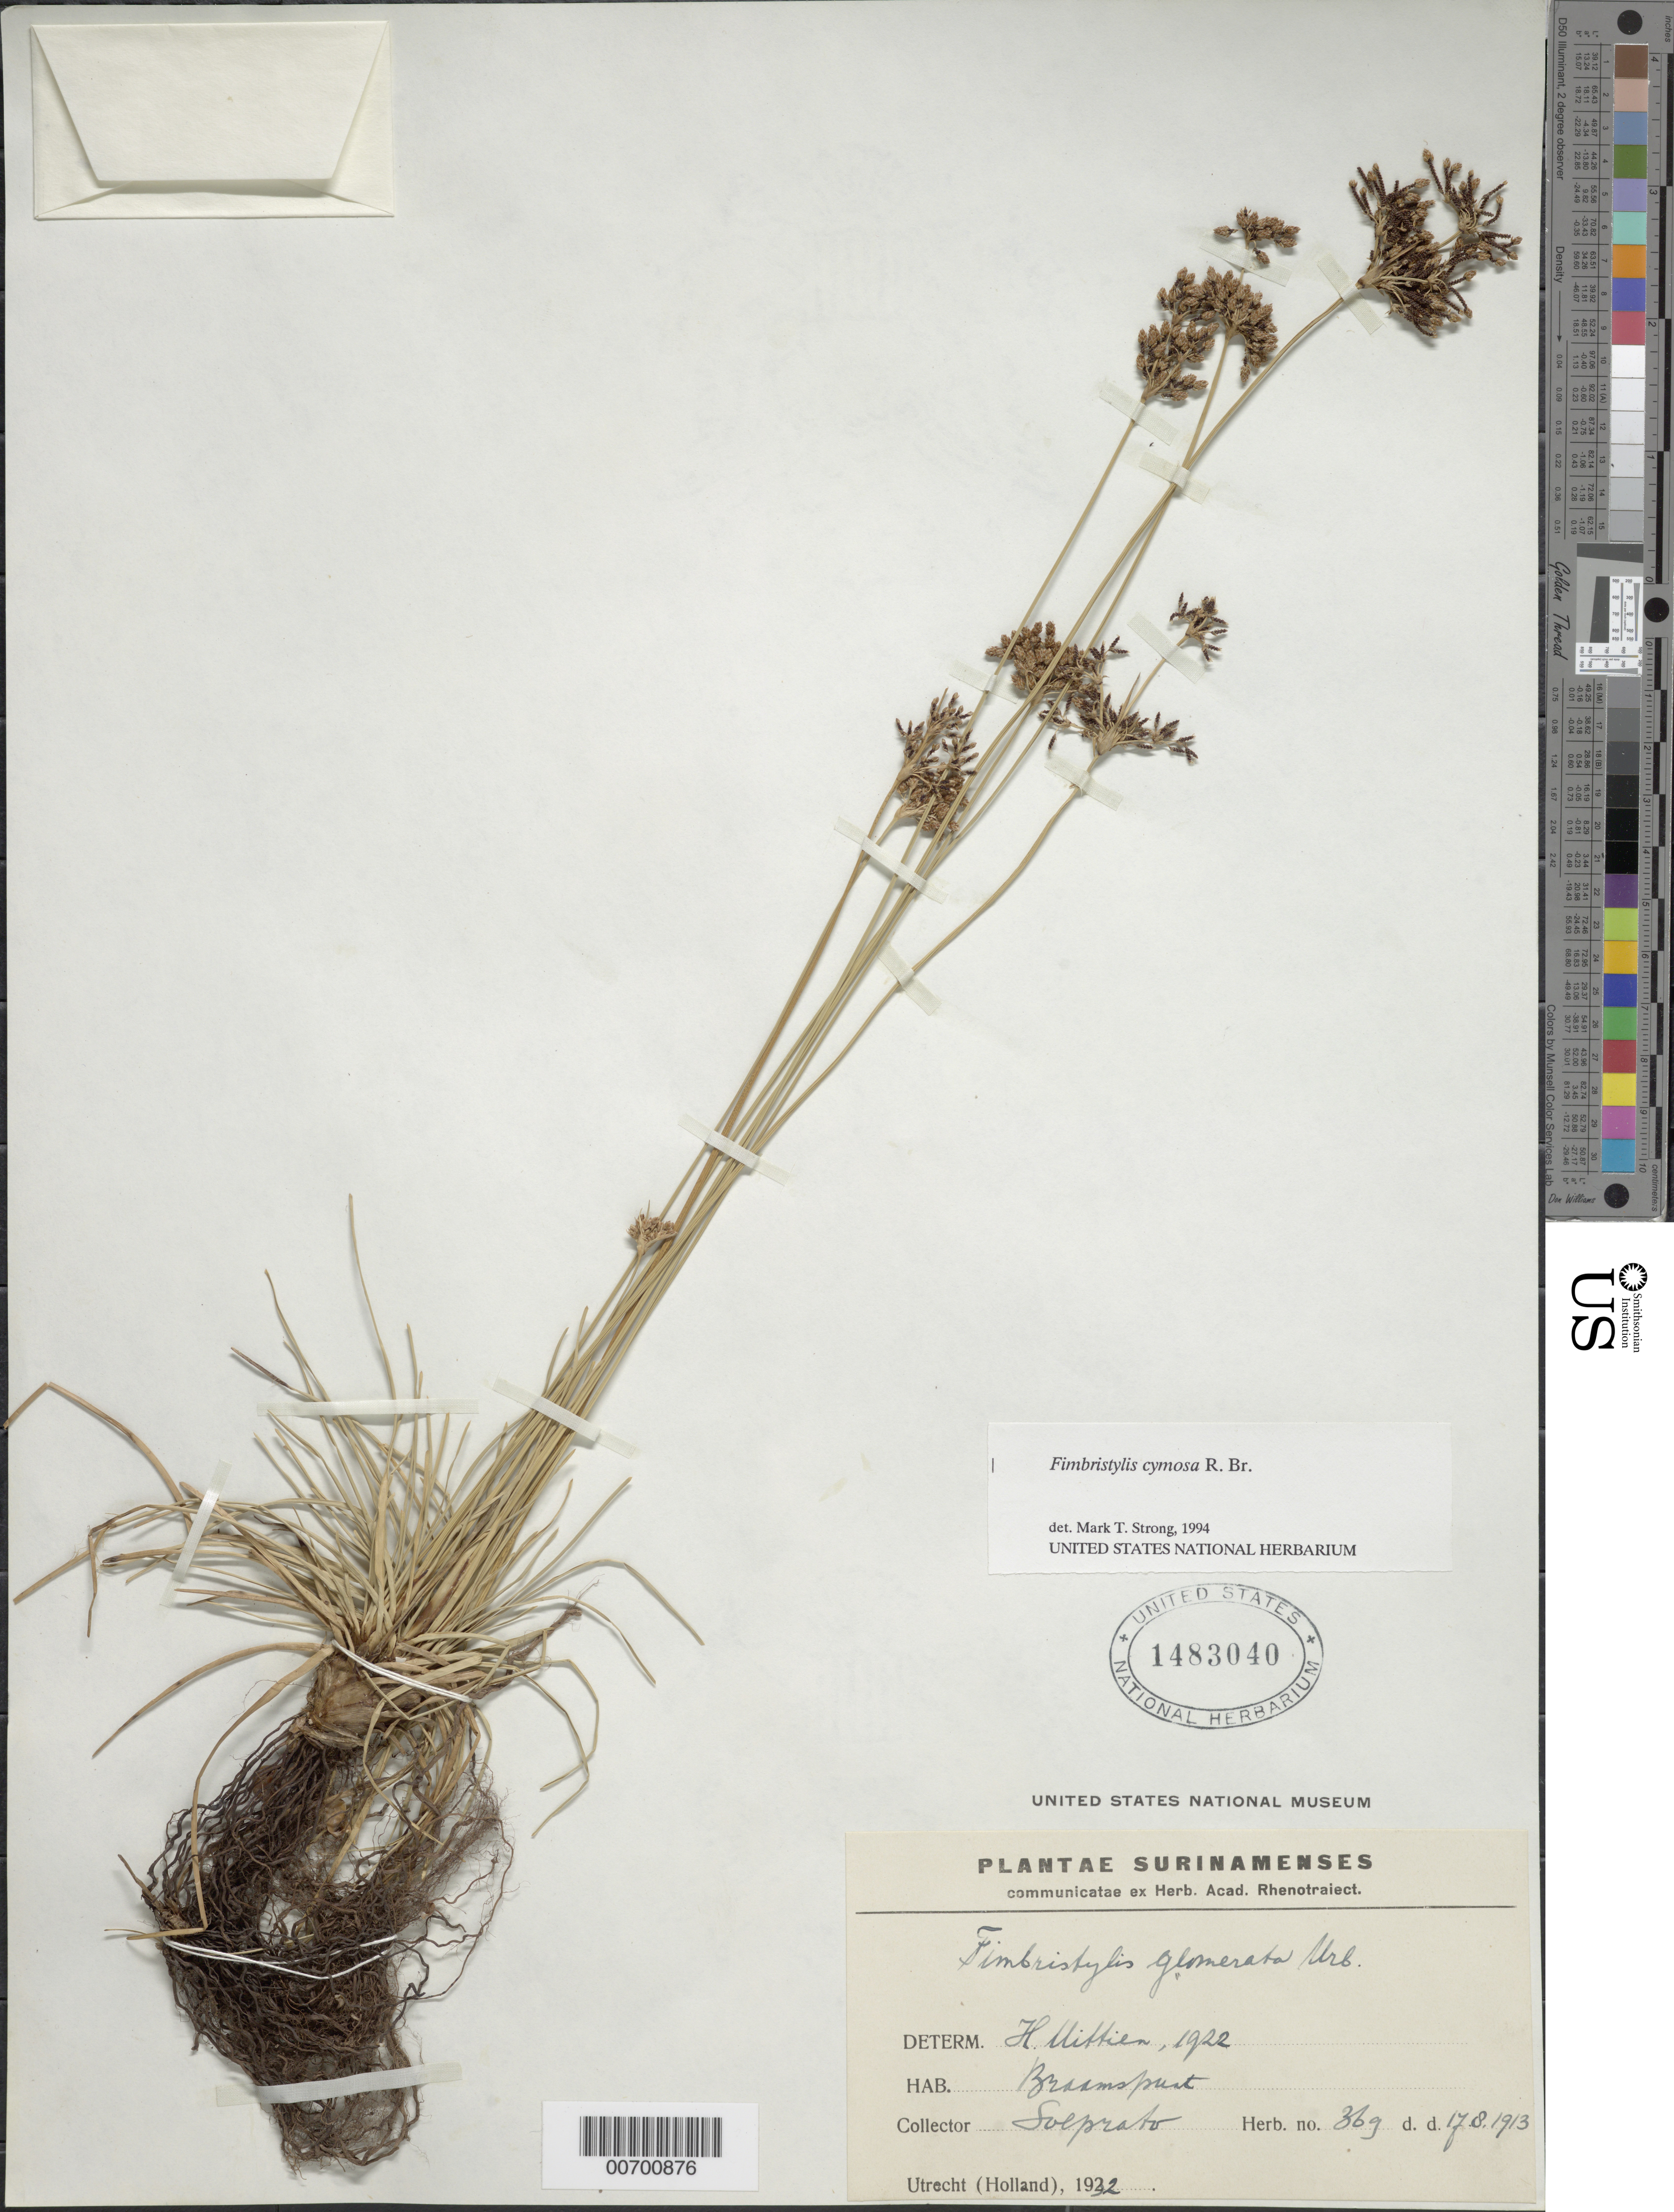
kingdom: Plantae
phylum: Tracheophyta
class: Liliopsida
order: Poales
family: Cyperaceae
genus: Fimbristylis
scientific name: Fimbristylis cymosa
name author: R. Br.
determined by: Strong, M. T., (US), Smithsonian Institution - National Museum of Natural History (UNITED STATES)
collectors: -. Soeprato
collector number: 36 g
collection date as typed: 17-Aug-13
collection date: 1913-08-17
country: Suriname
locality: Braamspunt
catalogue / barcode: US 1483040